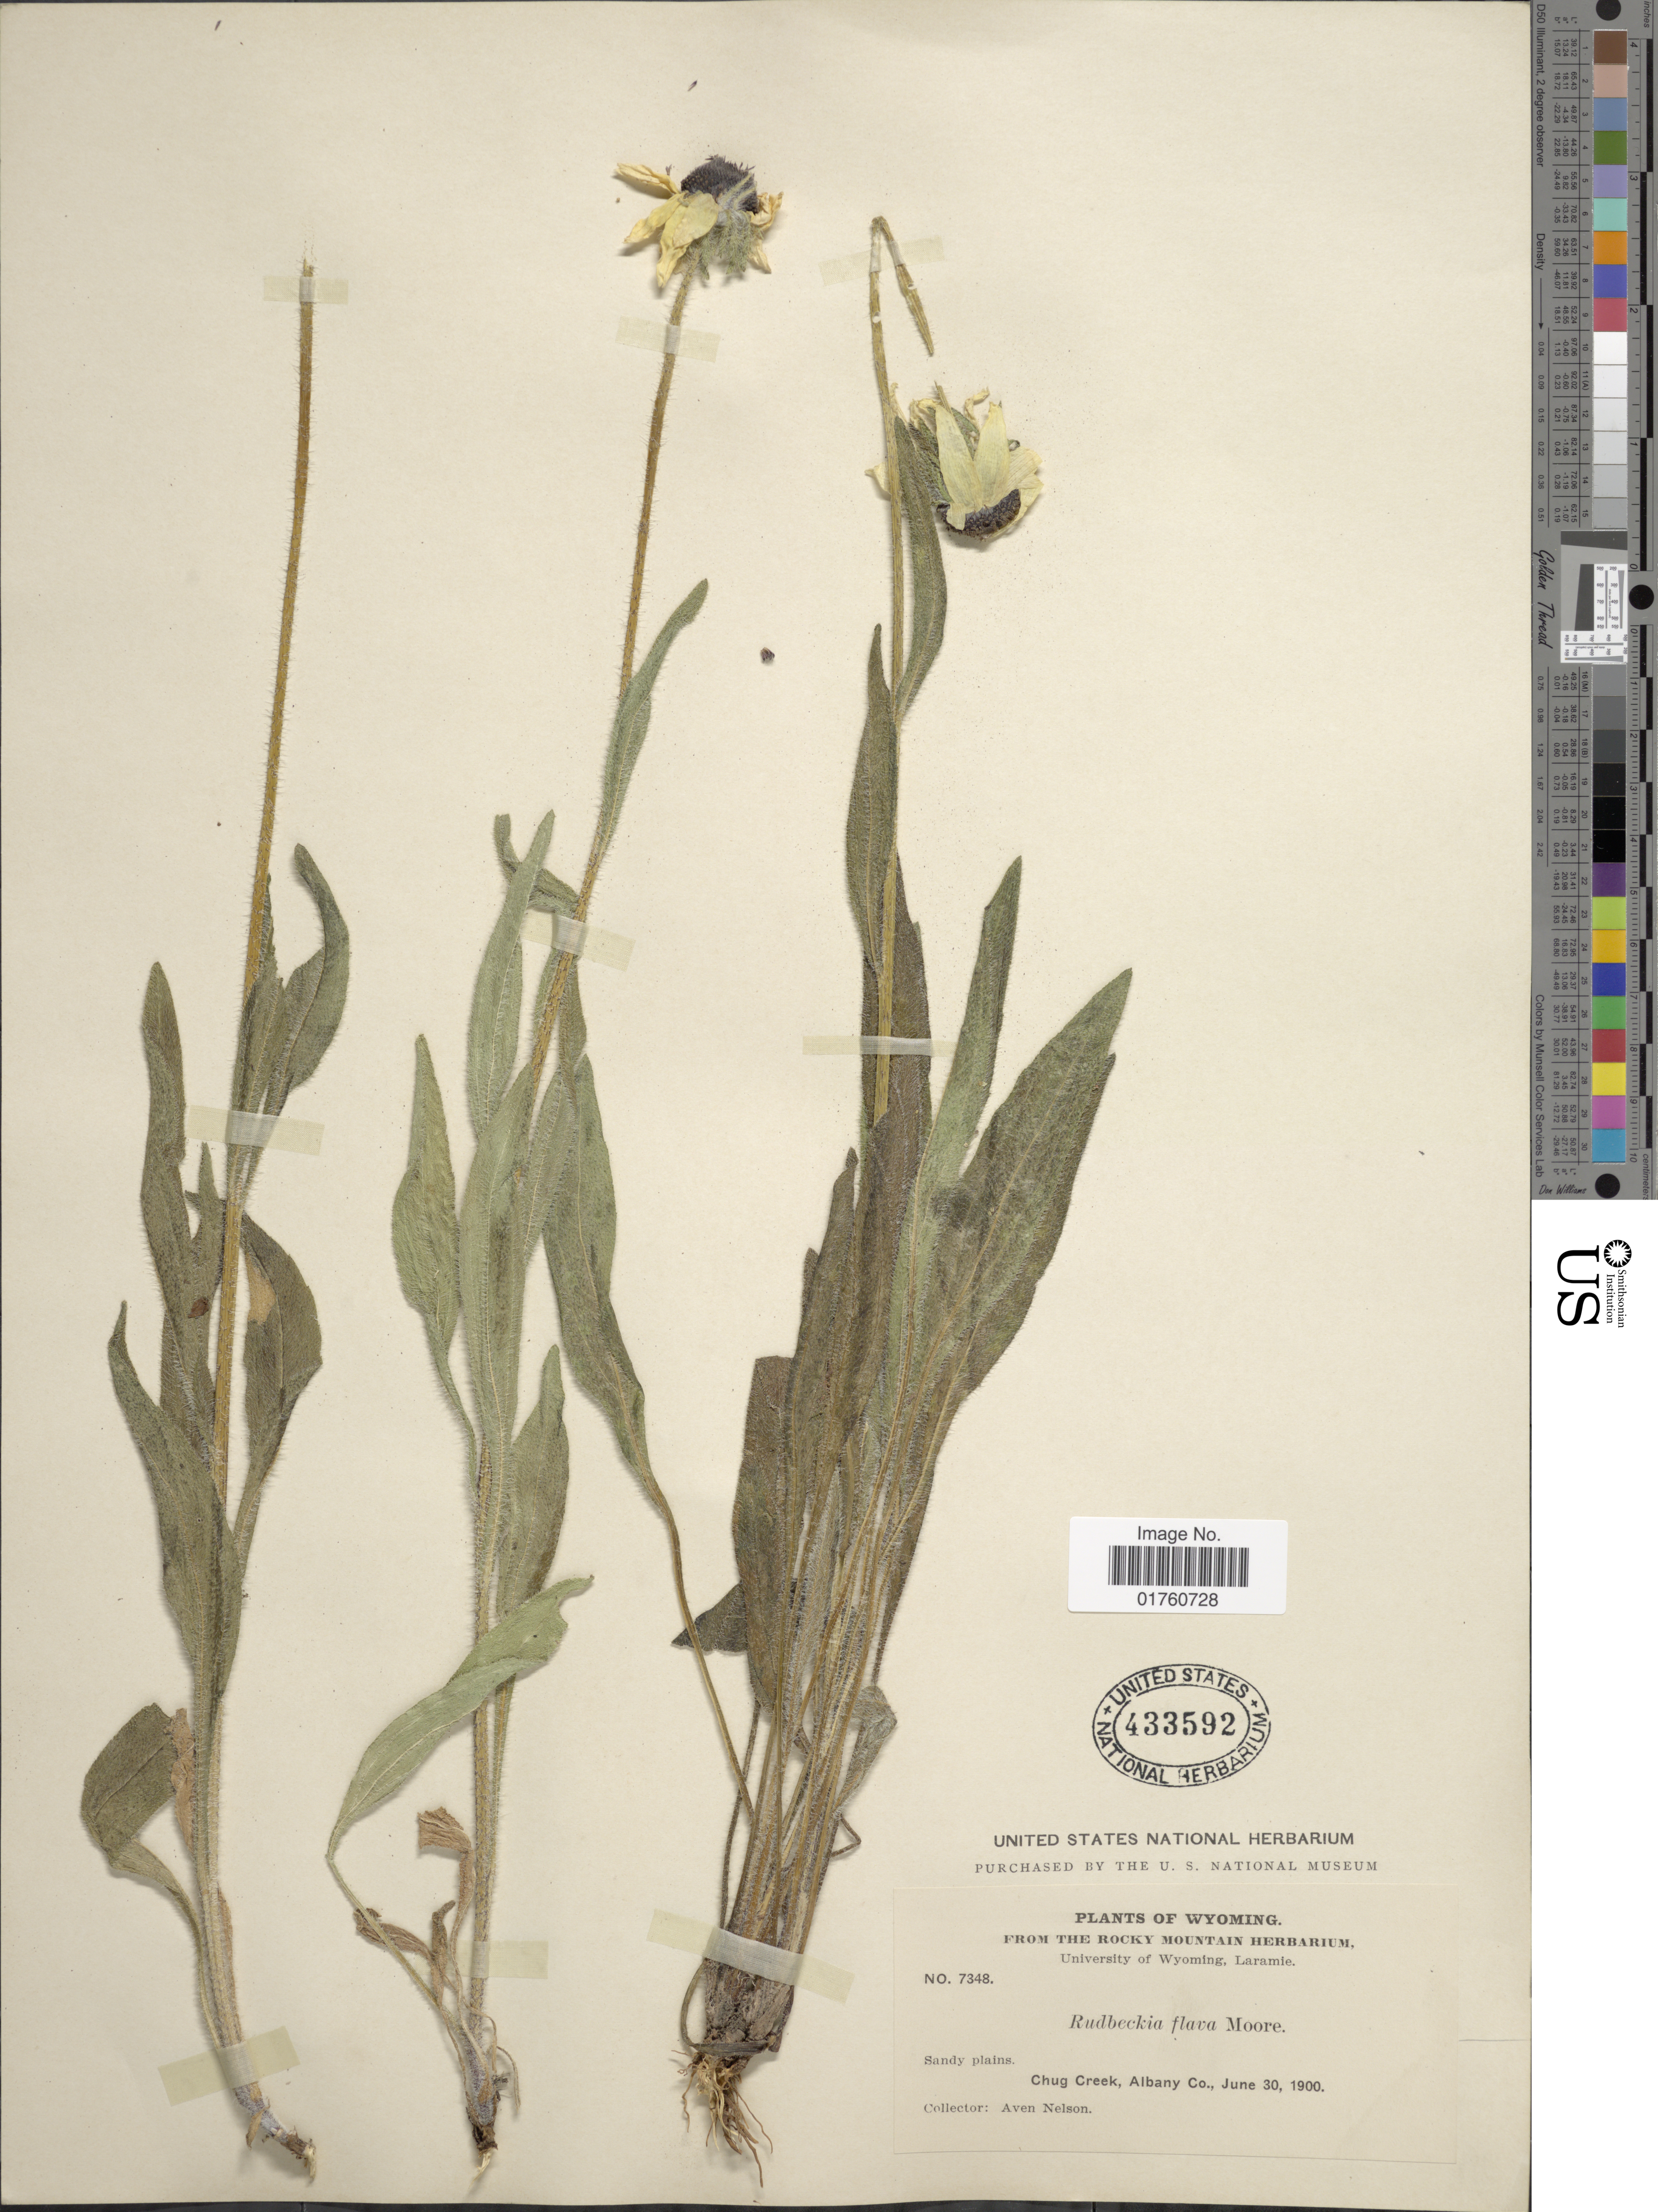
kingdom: Plantae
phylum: Tracheophyta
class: Magnoliopsida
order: Asterales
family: Asteraceae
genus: Rudbeckia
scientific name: Rudbeckia flava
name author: T.V. Moore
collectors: A. Nelson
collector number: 7348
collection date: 1900-06-30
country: United States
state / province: Wyoming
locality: Sandy plain, Chug Creek, Albany Co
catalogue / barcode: US 433592